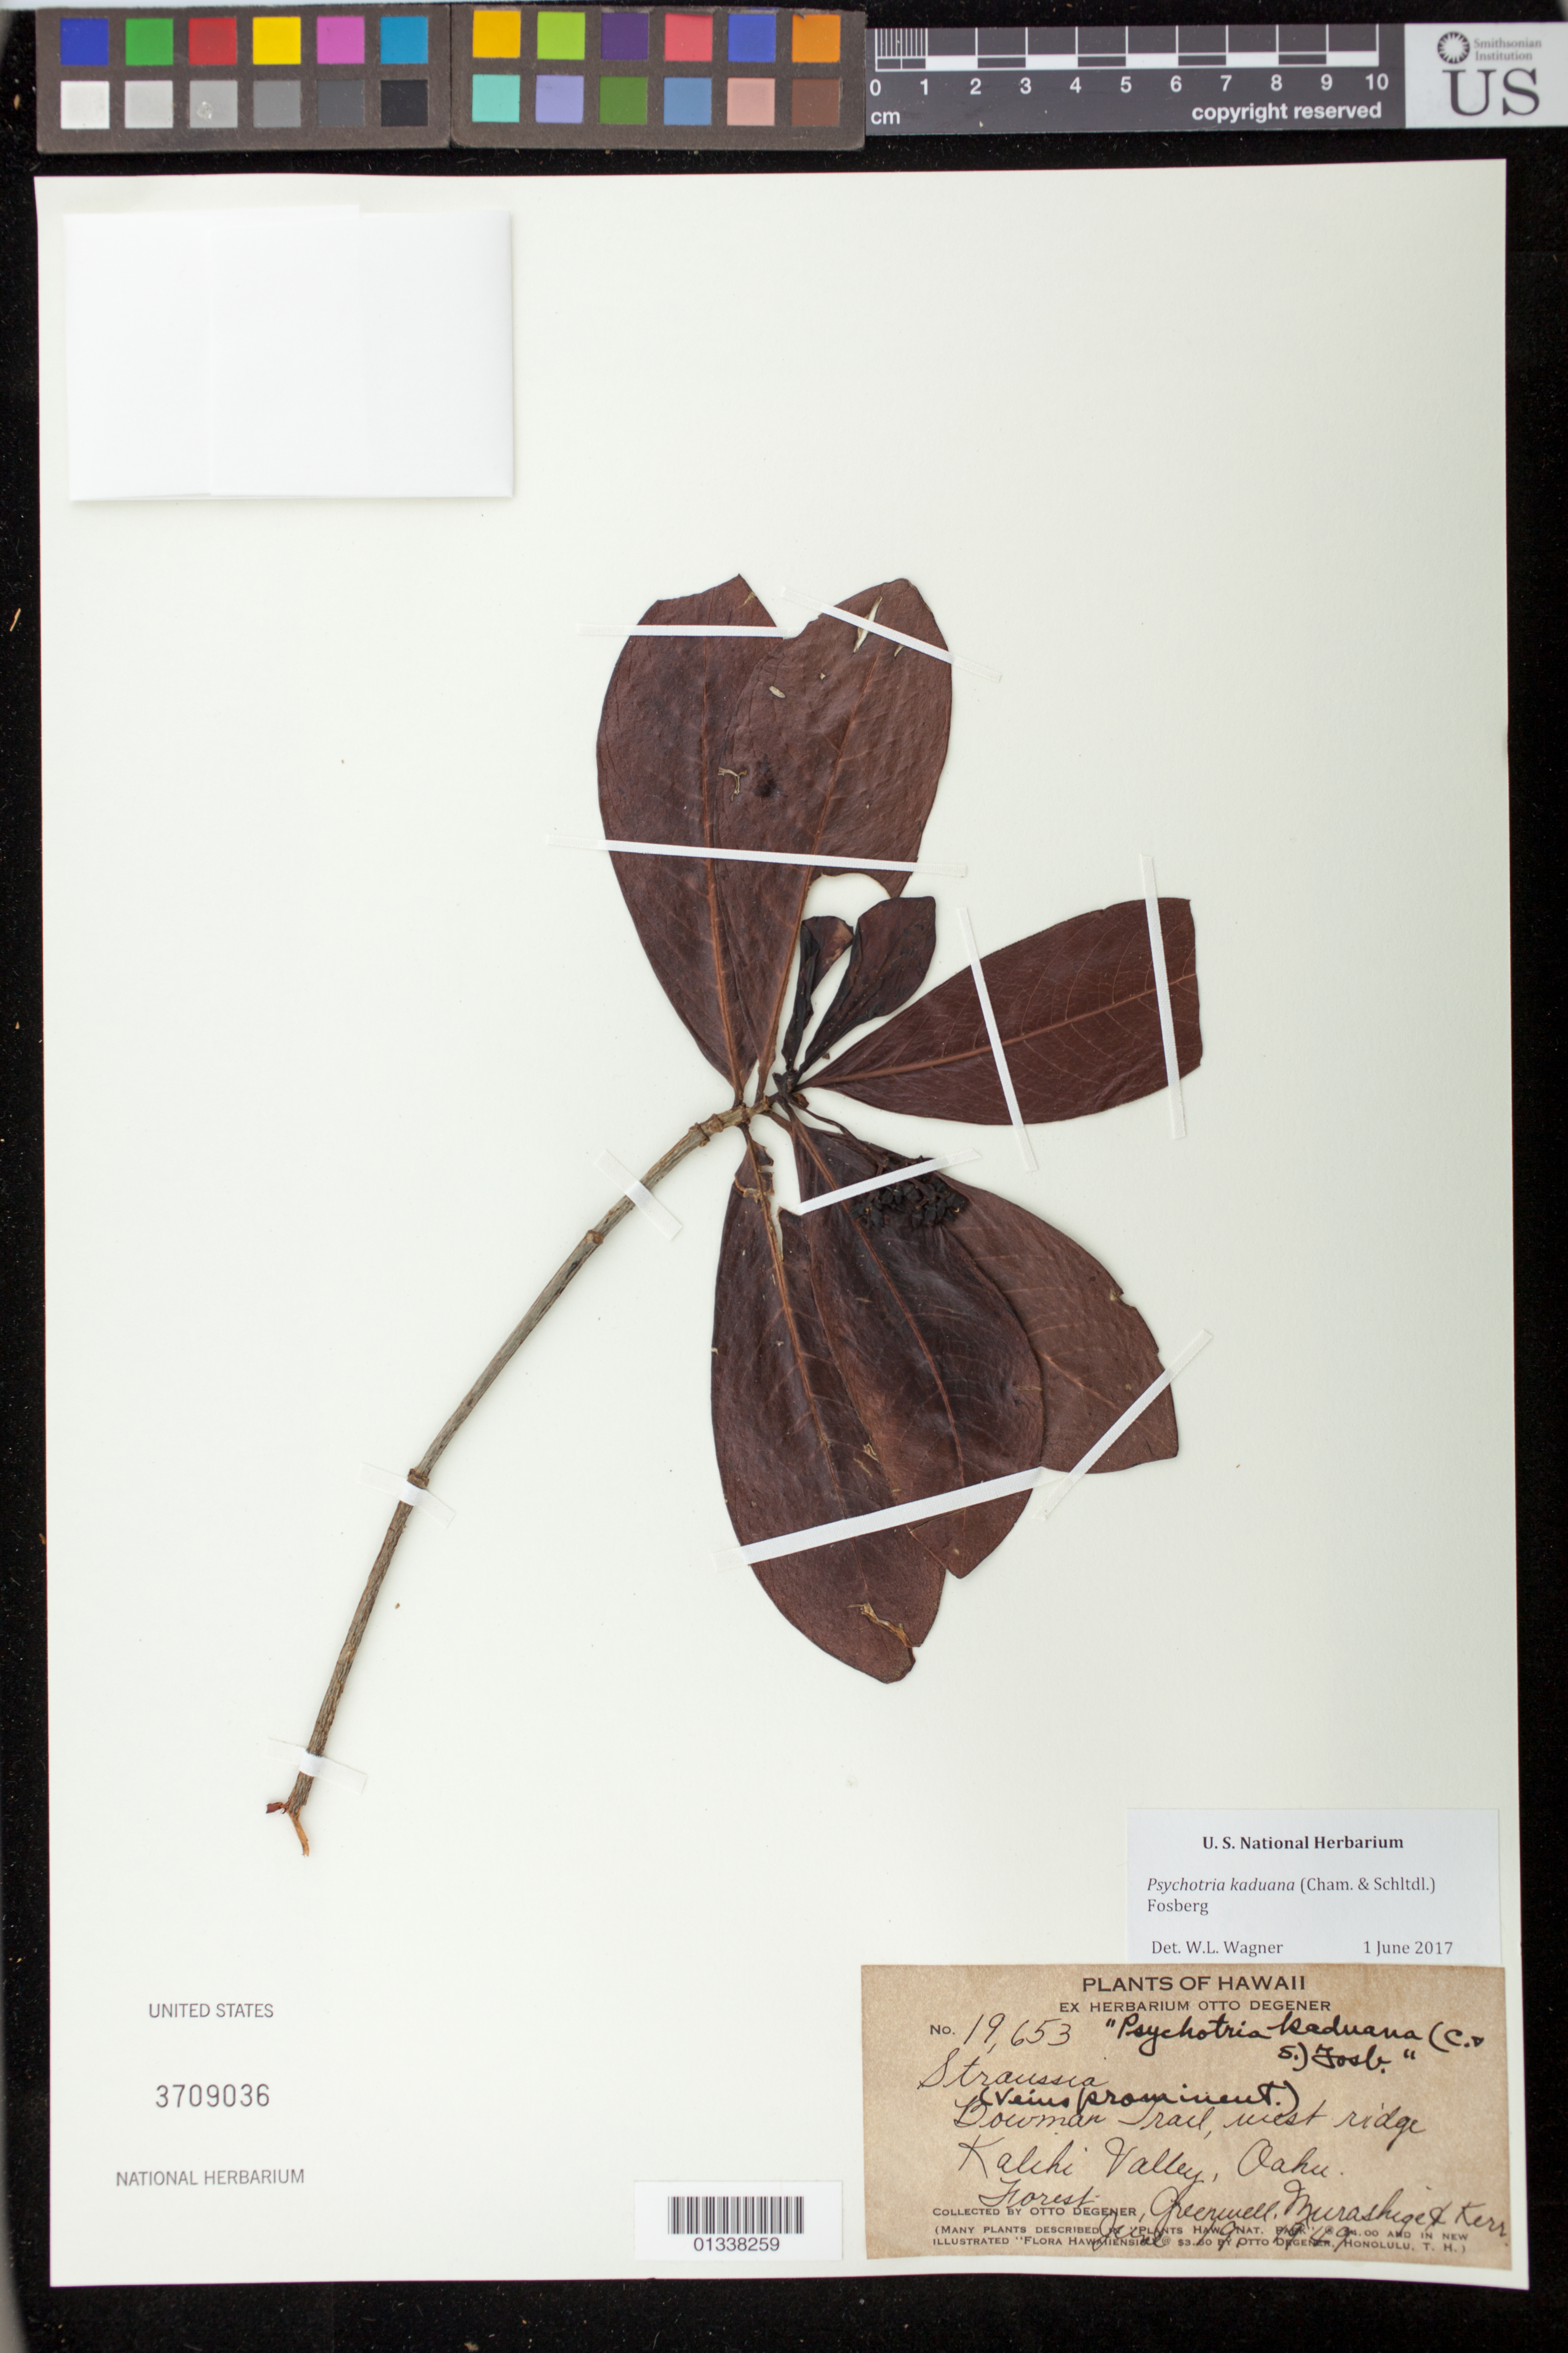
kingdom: Plantae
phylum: Tracheophyta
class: Magnoliopsida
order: Gentianales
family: Rubiaceae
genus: Psychotria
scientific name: Psychotria kaduana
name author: (Cham. & Schltdl.) Fosberg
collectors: O. Degener, -. Greenwell, Murashige & Kerr, --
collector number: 19653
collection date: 1949-06-19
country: United States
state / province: Hawaii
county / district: Honolulu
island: Oahu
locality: Bowman rail, west ridge; Kalichi Valley, Oahu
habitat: Forest.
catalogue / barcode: US 3709036